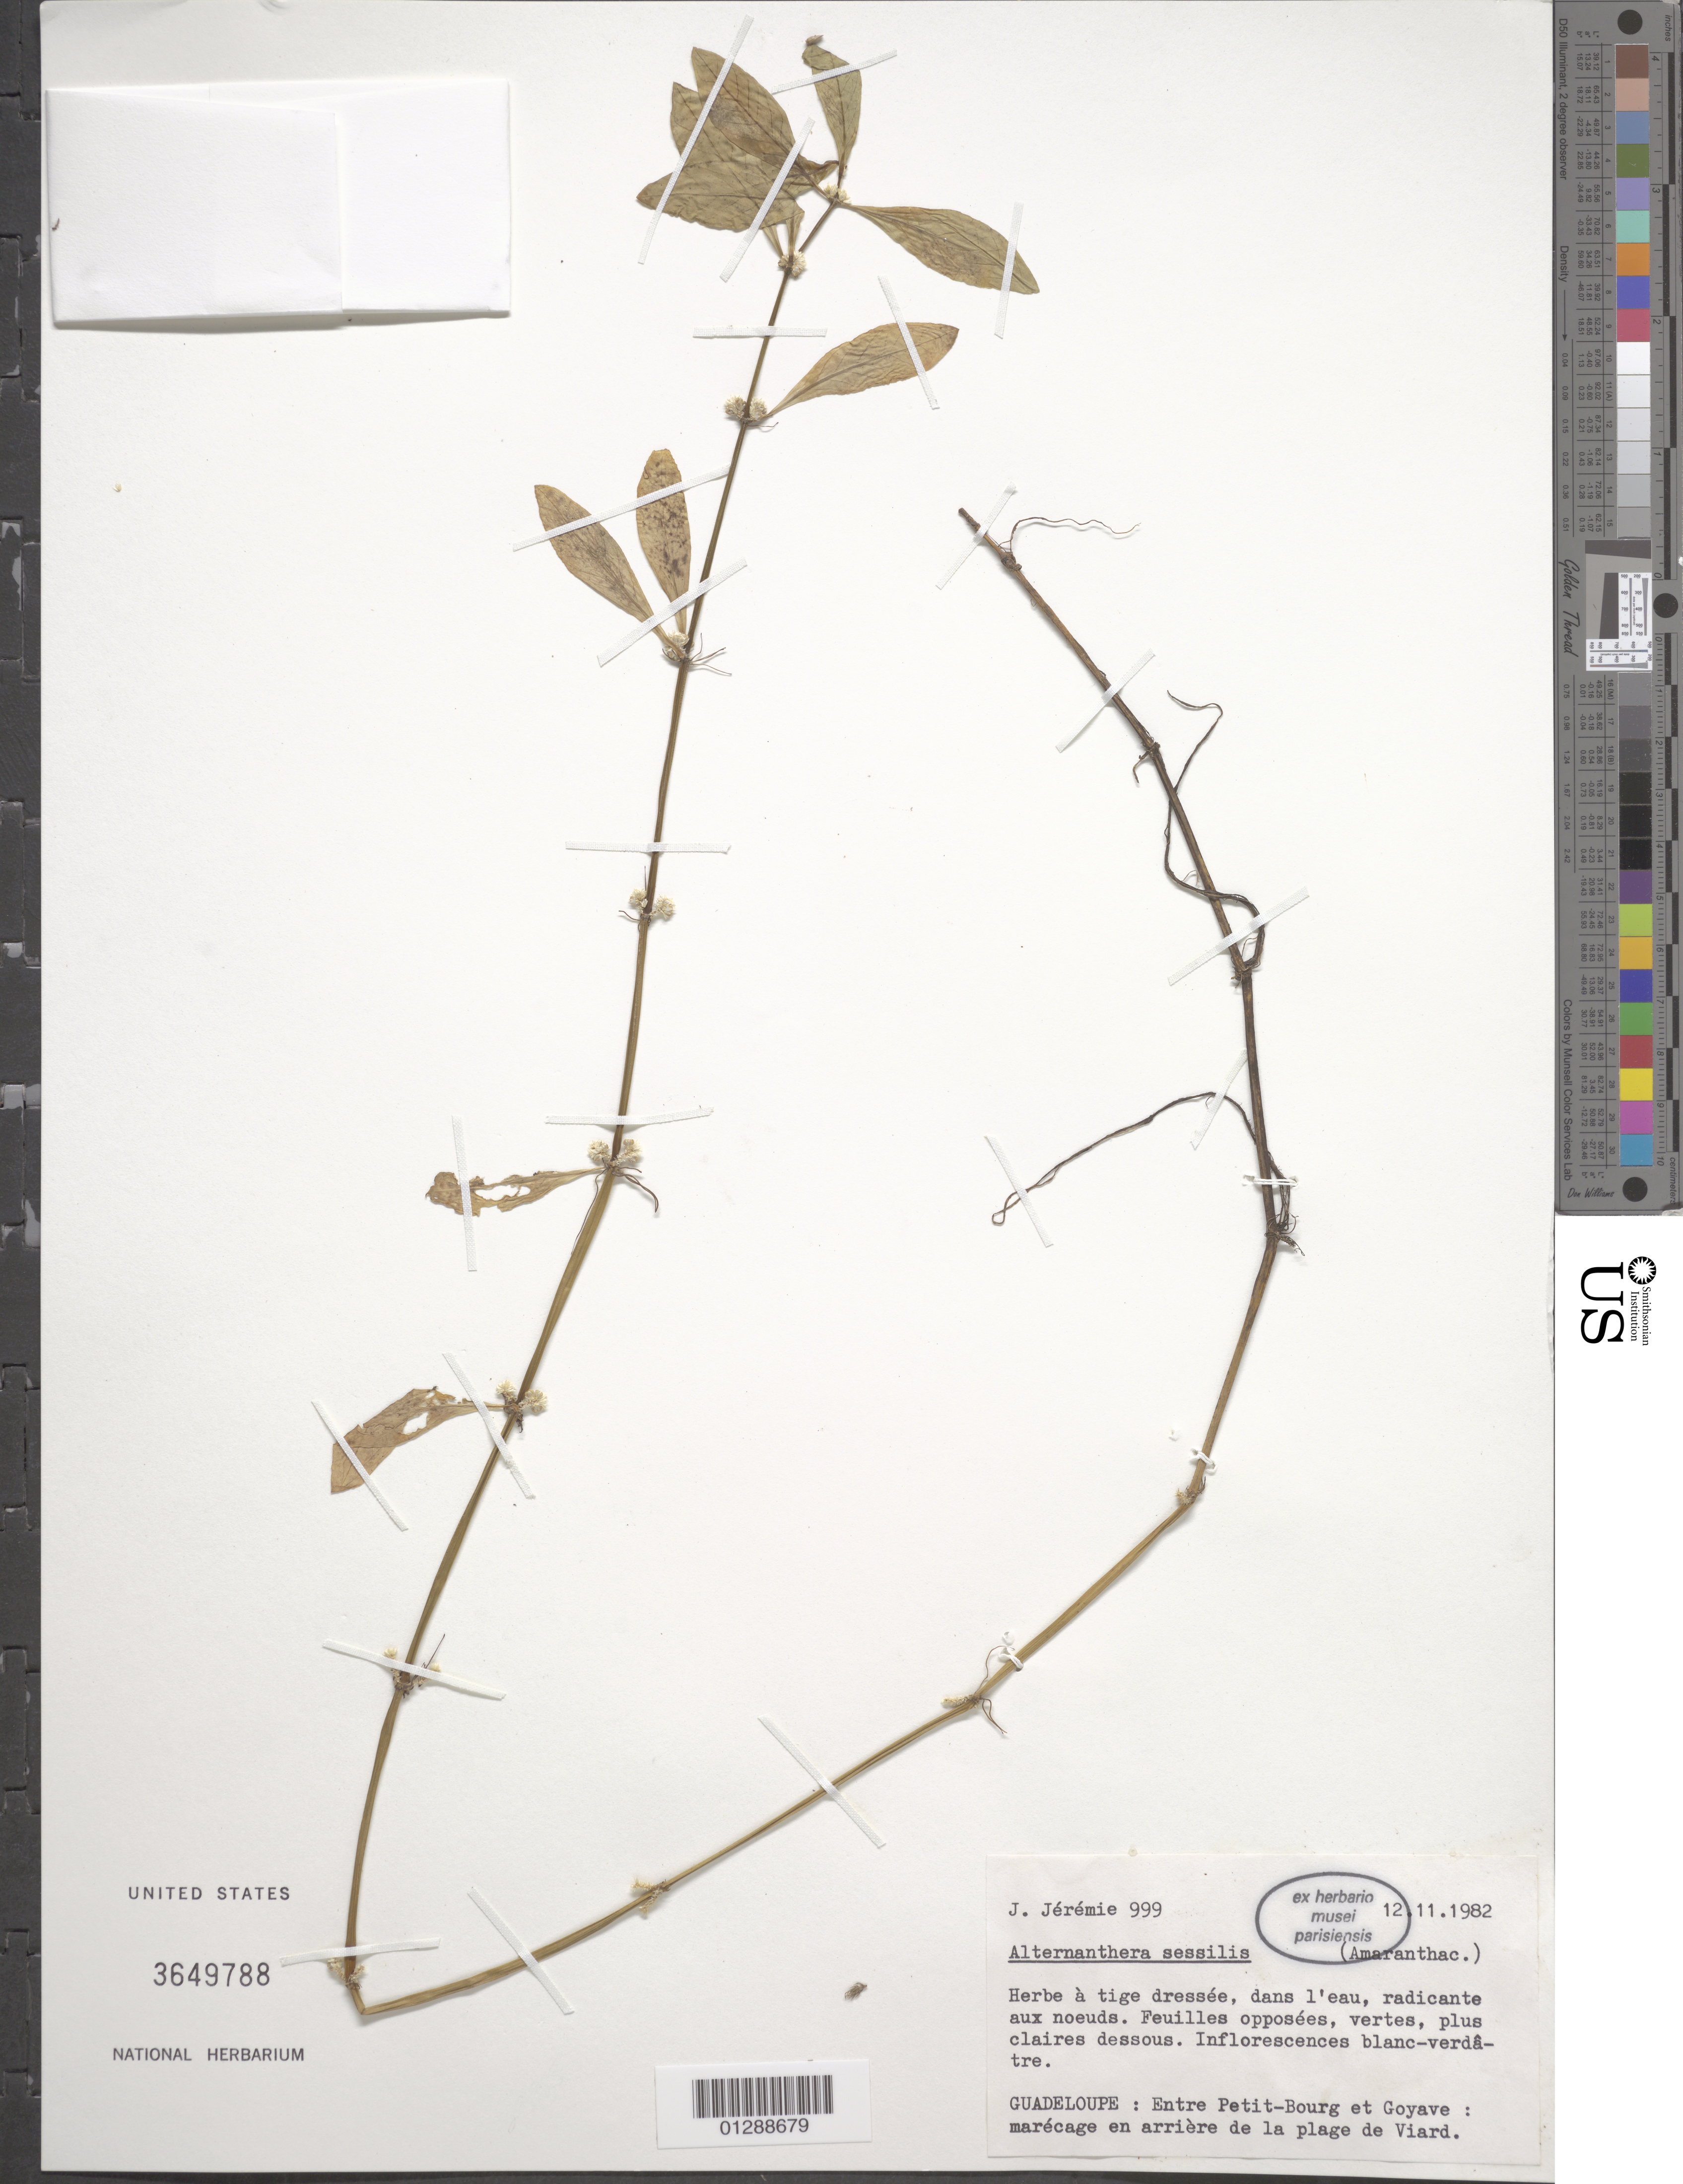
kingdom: Plantae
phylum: Tracheophyta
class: Magnoliopsida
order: Caryophyllales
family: Amaranthaceae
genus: Alternanthera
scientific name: Alternanthera sessilis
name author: (L.) DC.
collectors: J. Jérémie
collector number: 999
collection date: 1982-11-12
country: Guadeloupe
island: Basse-Terre I.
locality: Entre Petit-Bourg et Goyave, marécage en arrière de la plage de Viard.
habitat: Marécage en arrière de la plage.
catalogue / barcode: US 3649788